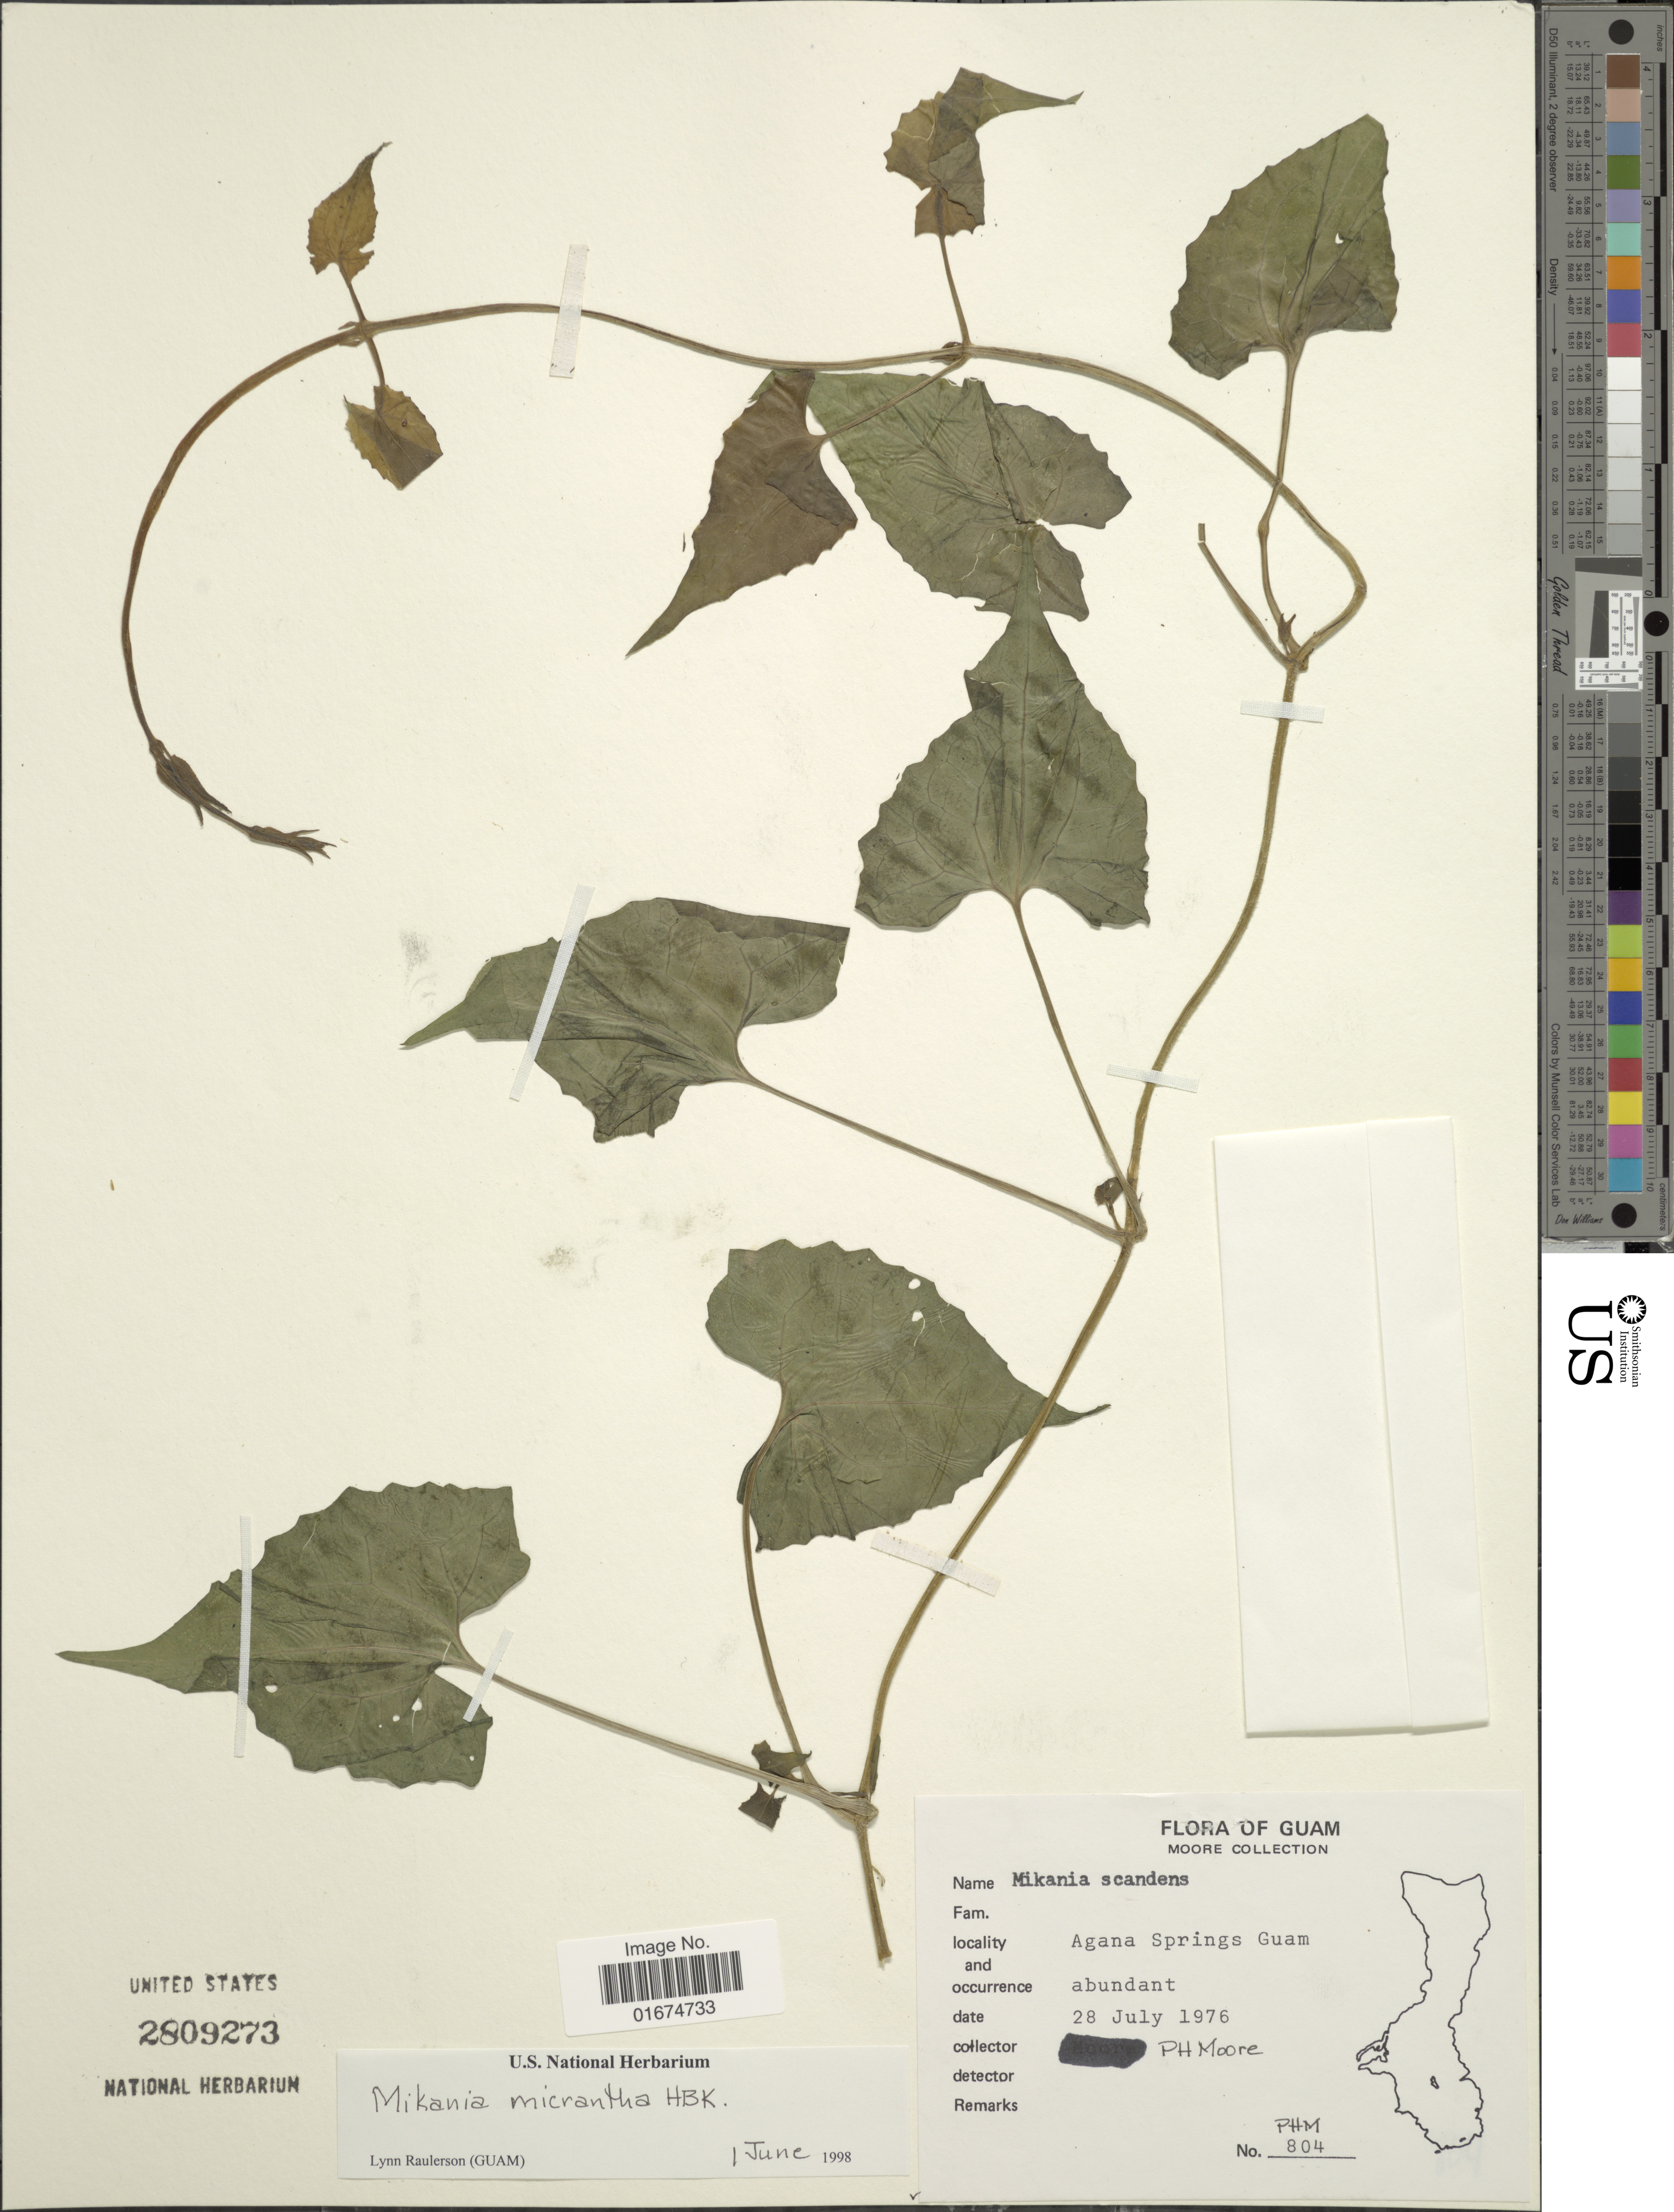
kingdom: Plantae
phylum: Tracheophyta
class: Magnoliopsida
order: Asterales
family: Asteraceae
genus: Mikania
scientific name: Mikania micrantha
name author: Kunth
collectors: P. H. Moore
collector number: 804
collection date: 1976-07-28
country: Guam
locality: Agana Springs Guam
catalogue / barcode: US 2809273